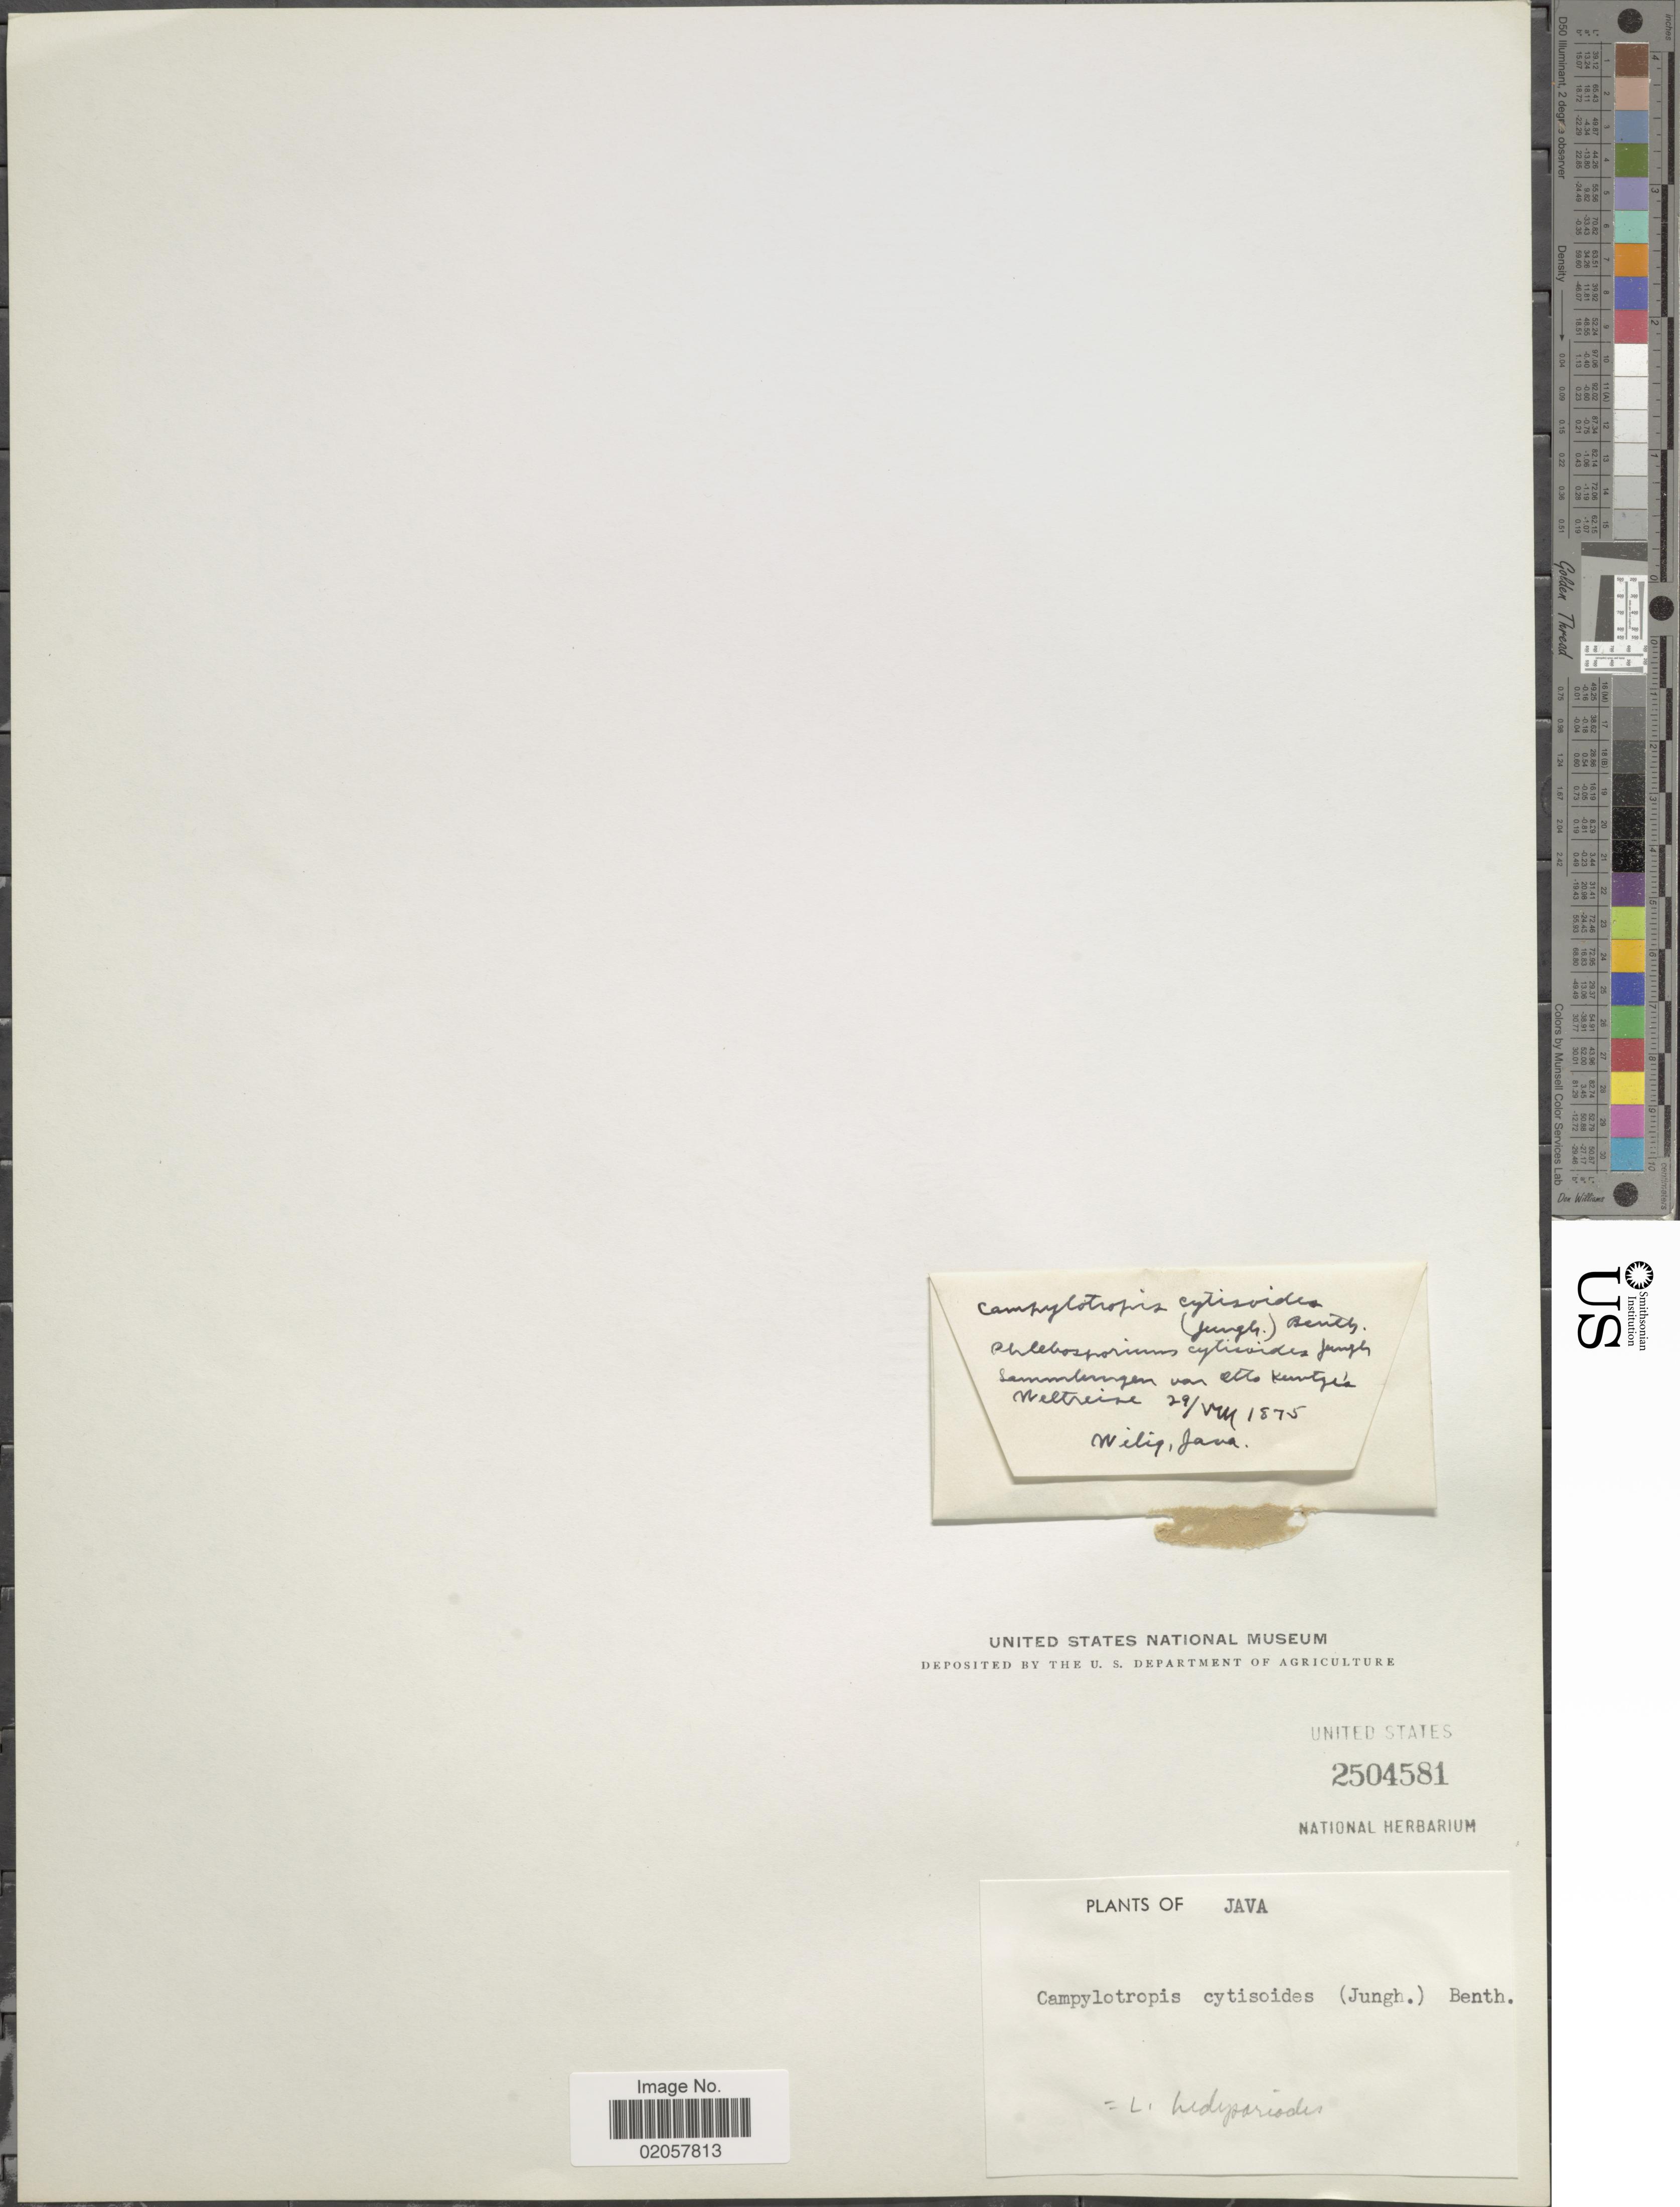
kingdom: Plantae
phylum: Tracheophyta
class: Magnoliopsida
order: Fabales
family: Fabaceae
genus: Lespedeza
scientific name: Lespedeza hedysaroides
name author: (Pall.) Kitag.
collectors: C.E.O. Kuntze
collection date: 1875-08-29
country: Indonesia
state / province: Java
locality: Wilig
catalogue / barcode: US 2504581